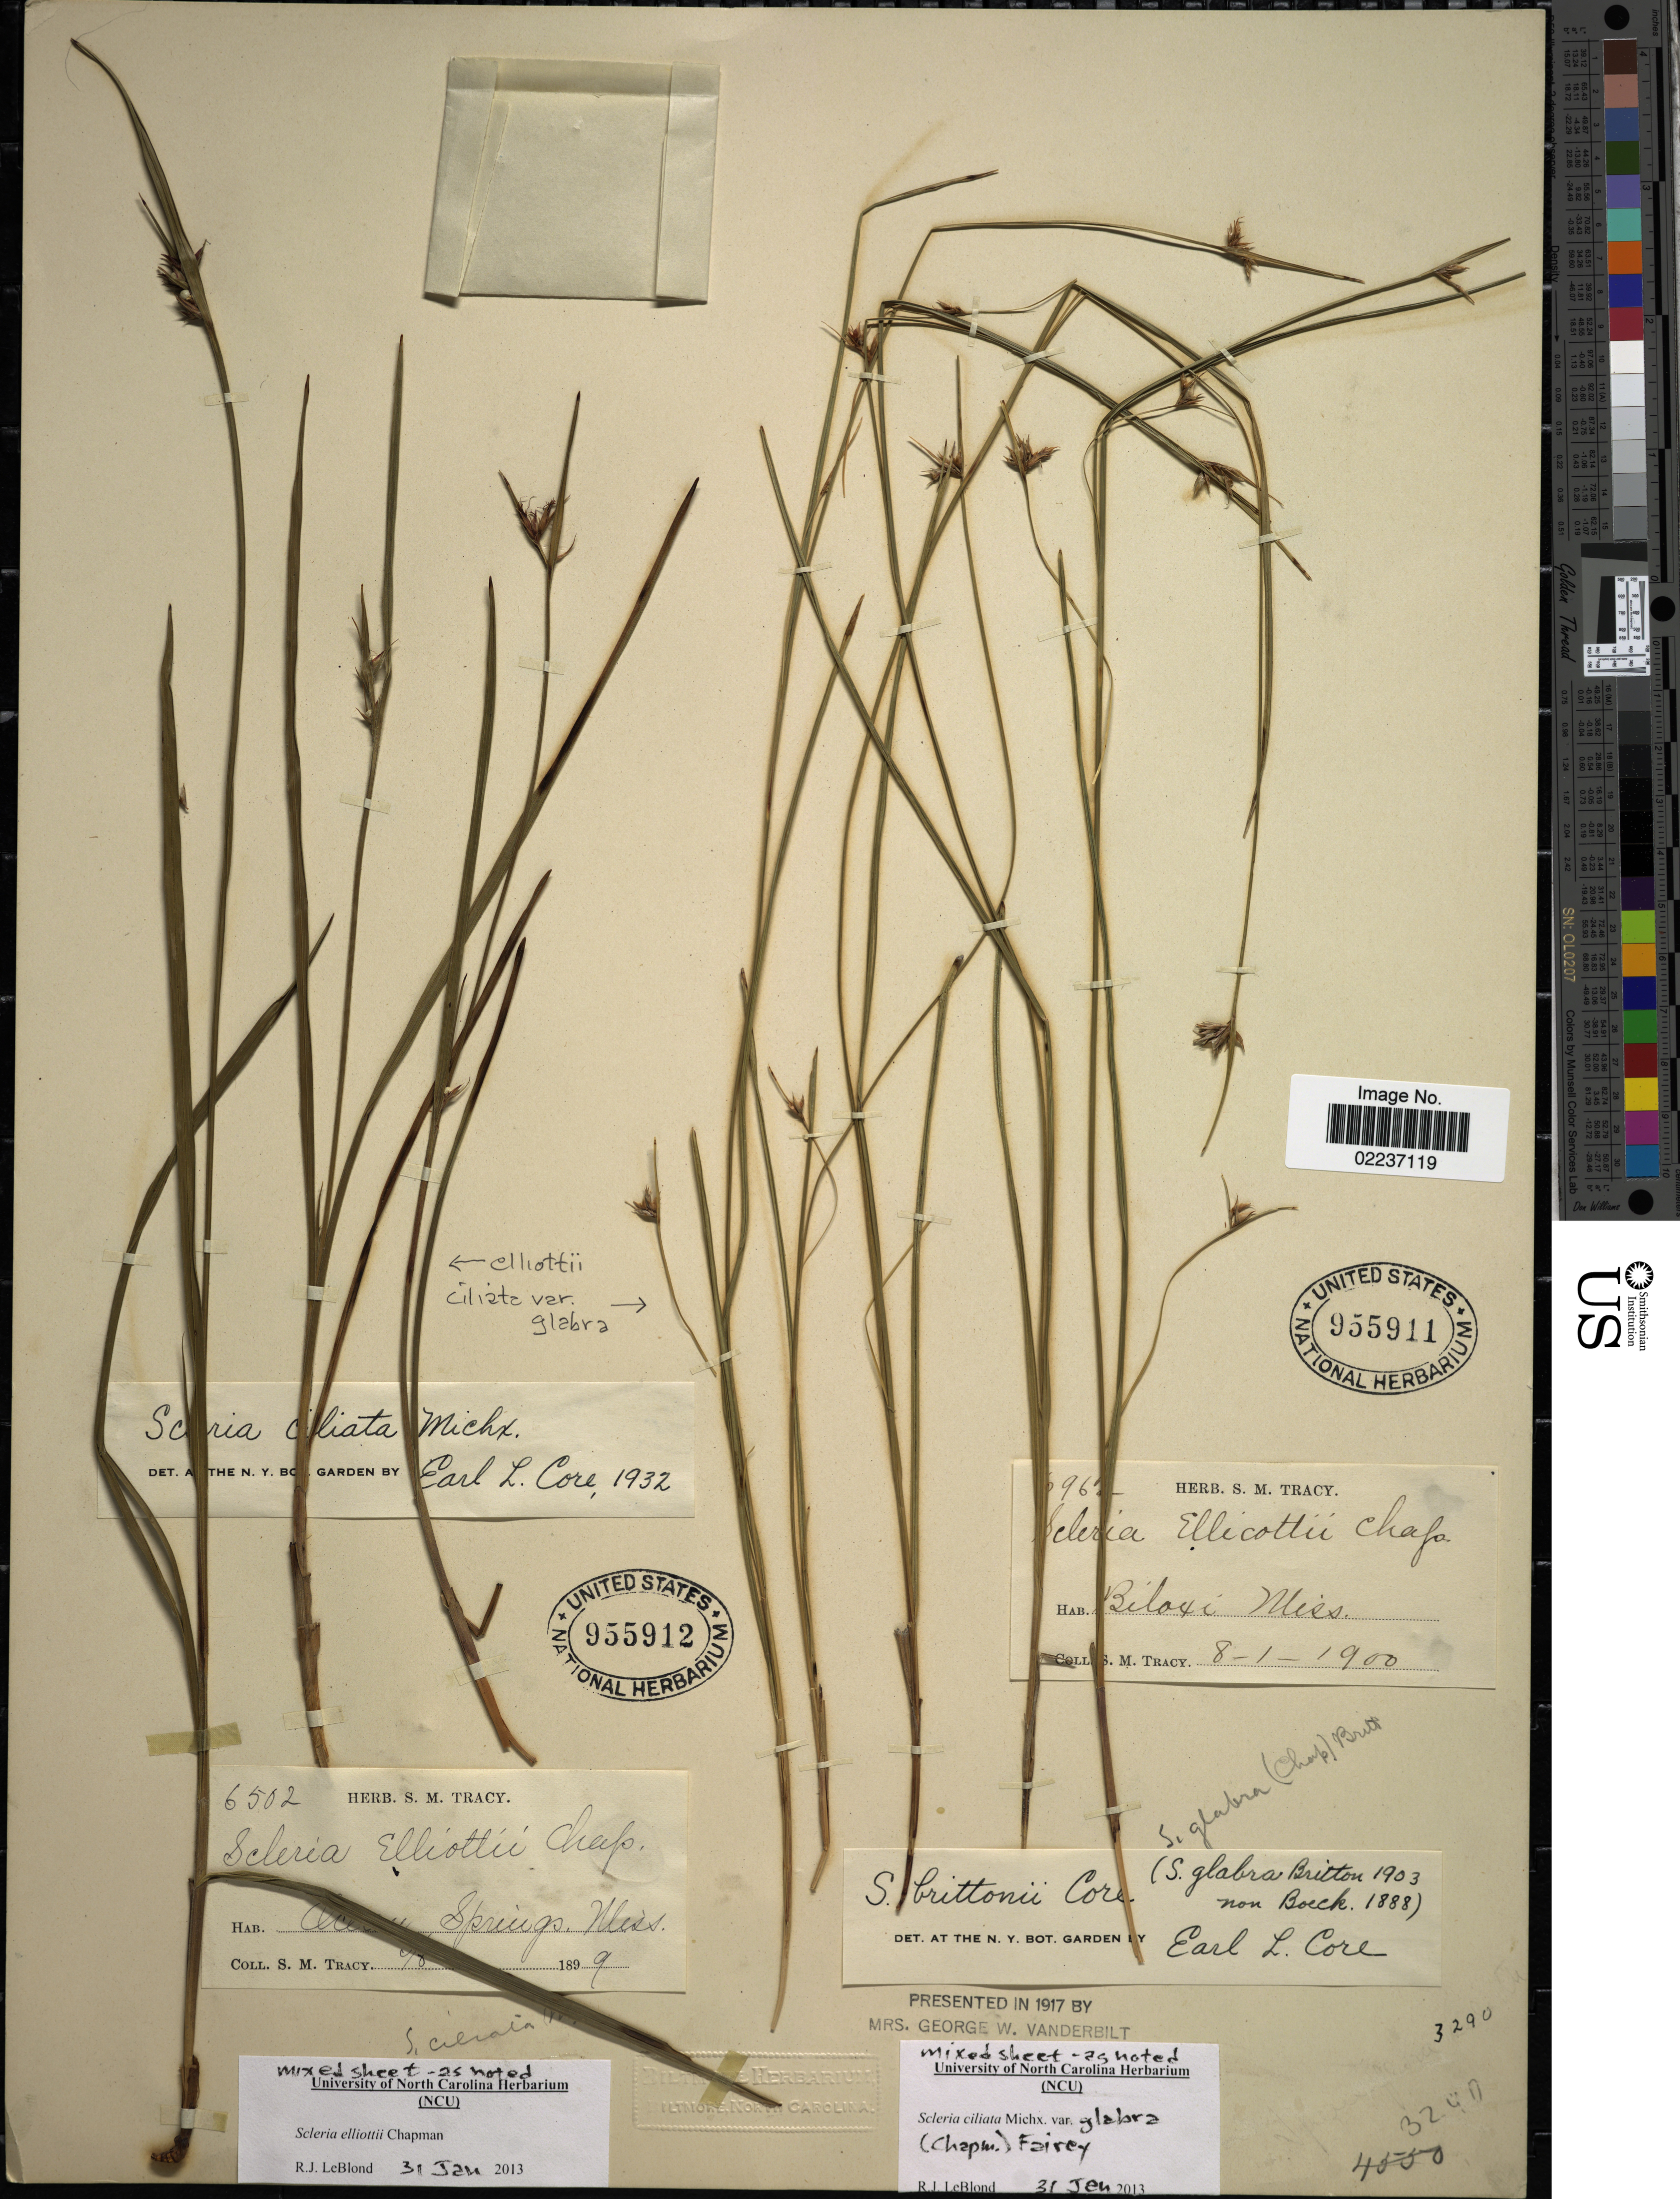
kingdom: Plantae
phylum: Tracheophyta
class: Liliopsida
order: Poales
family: Cyperaceae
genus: Scleria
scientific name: Scleria ciliata var. elliottii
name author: (Chapm.) Fernald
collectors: S. M. Tracy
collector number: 6502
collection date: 1899-05-08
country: United States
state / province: Mississippi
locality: Ocean Springs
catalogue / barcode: US 955912-2